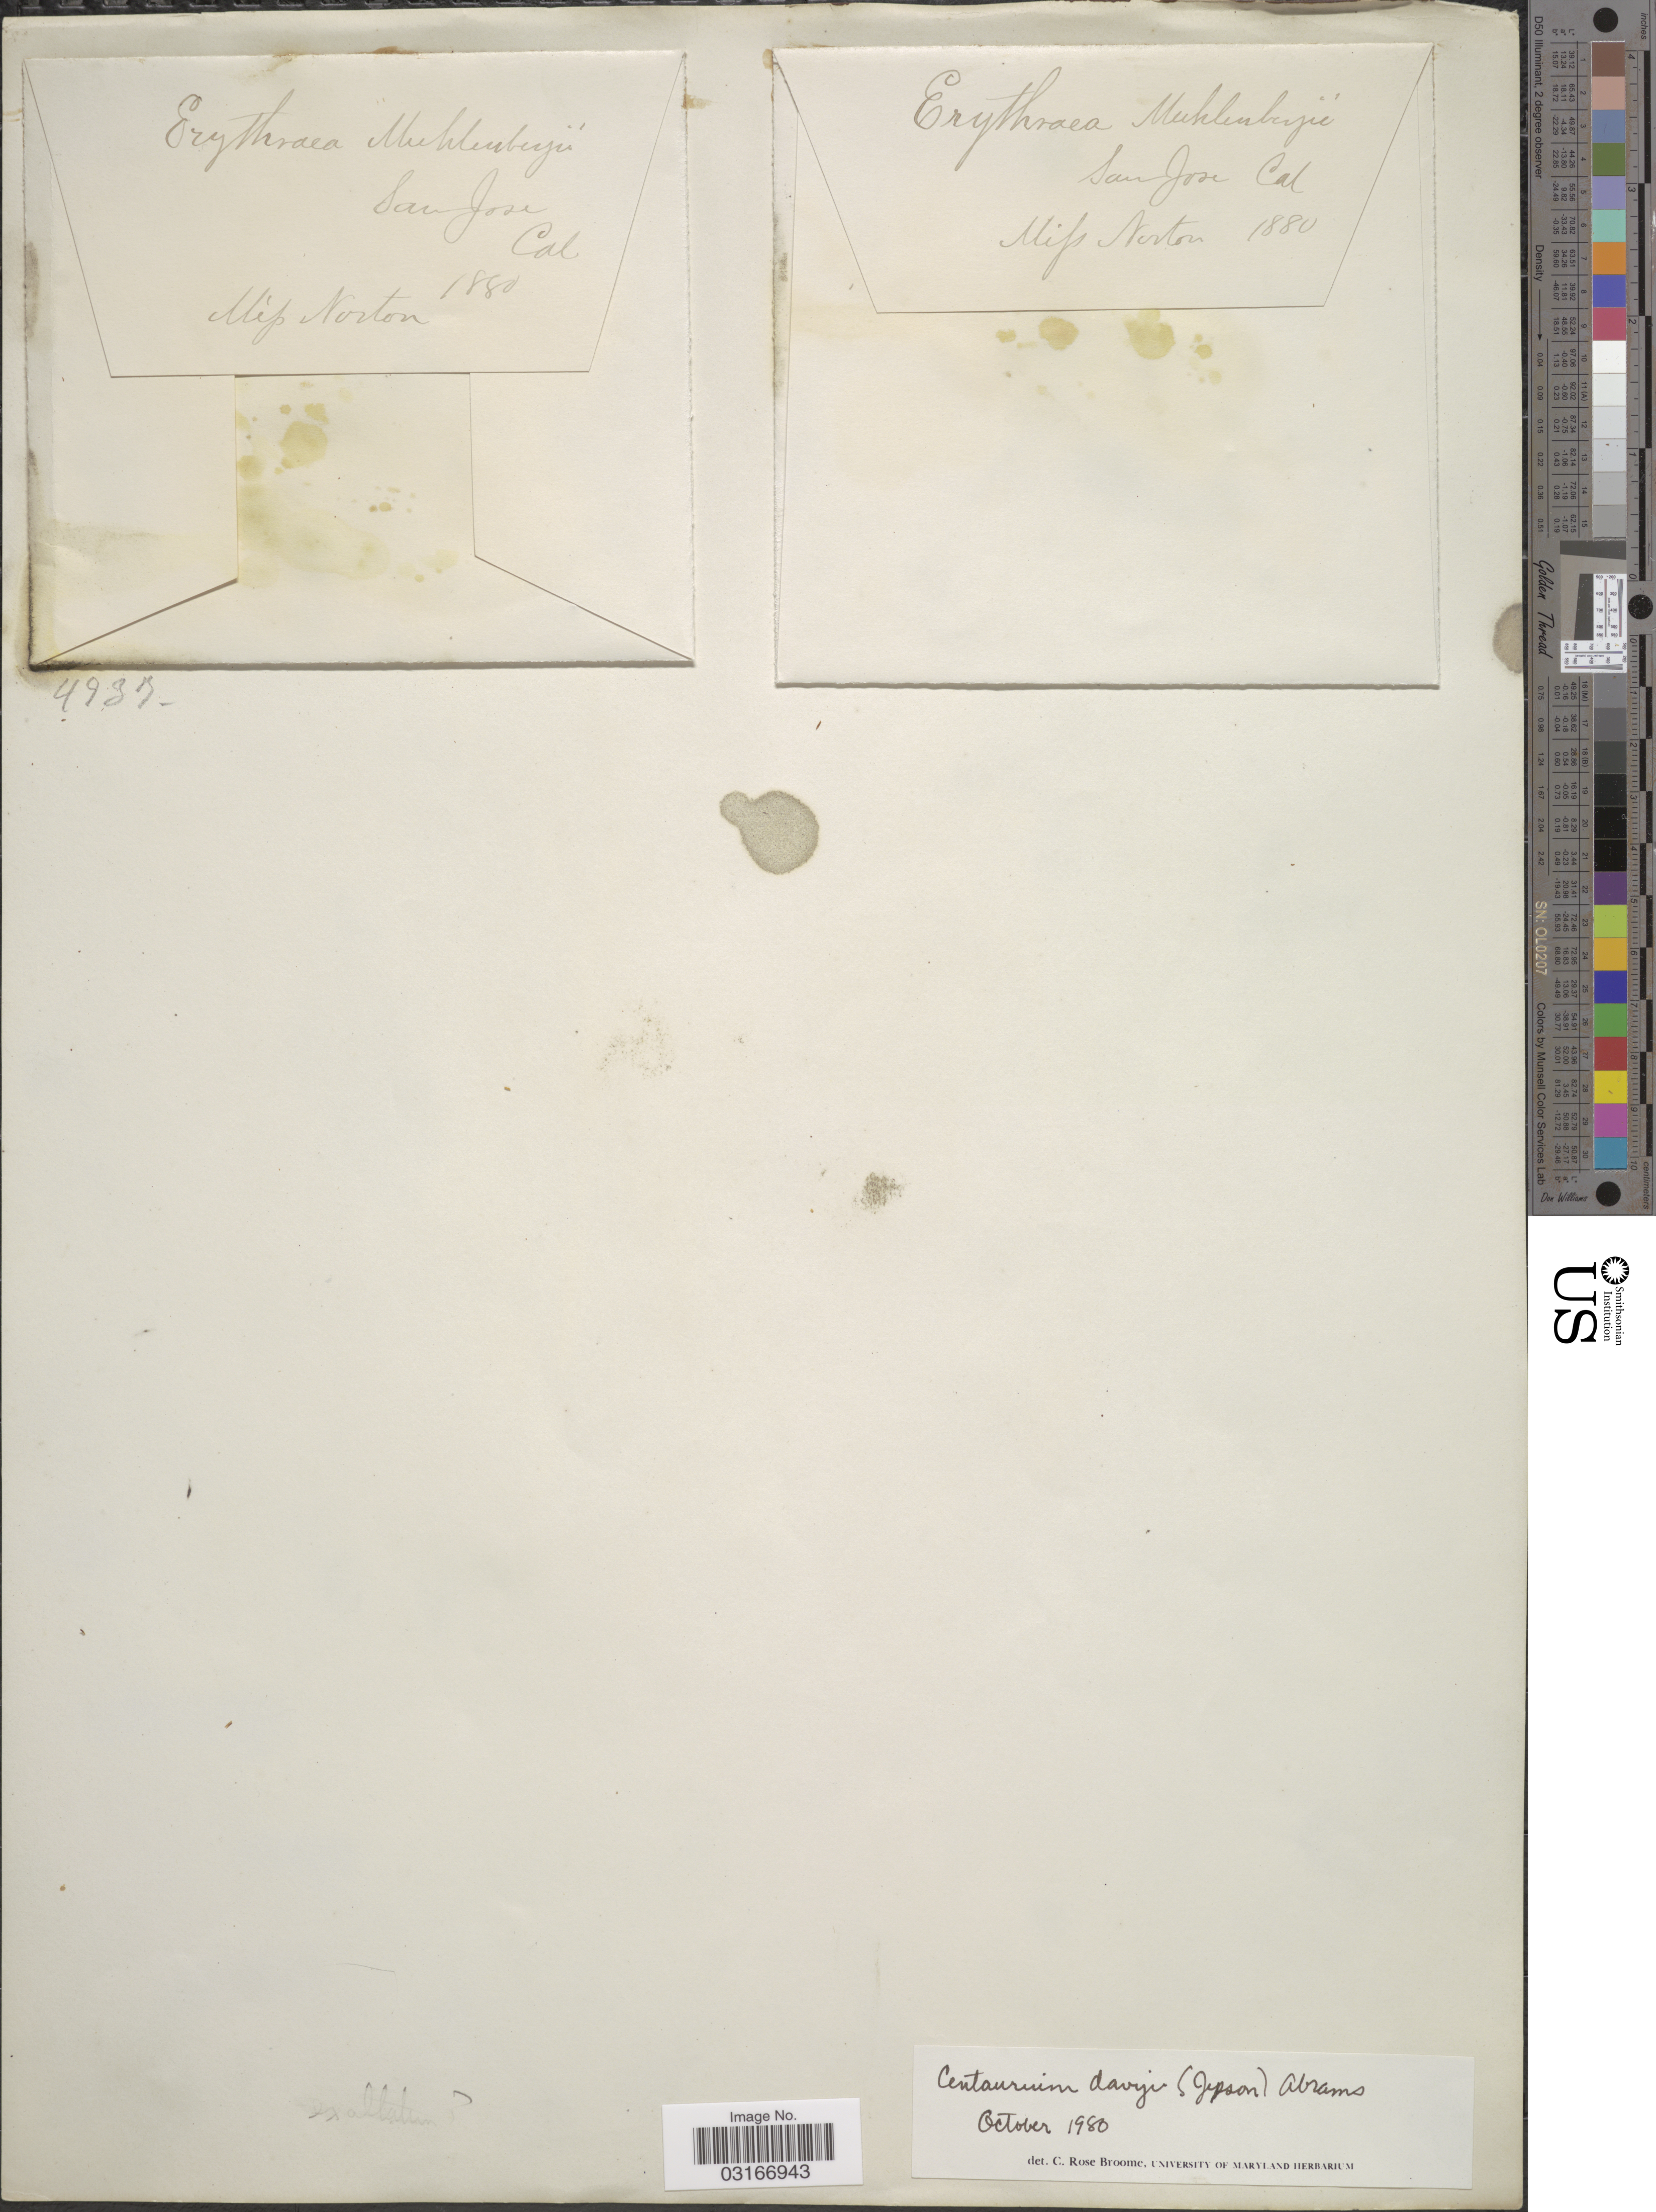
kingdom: Plantae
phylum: Tracheophyta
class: Magnoliopsida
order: Gentianales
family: Gentianaceae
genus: Centaurium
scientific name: Centaurium davyi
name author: (Jeps.) Abrams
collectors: M. Norton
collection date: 1880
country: United States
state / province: California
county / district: Santa Clara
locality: San Jose.